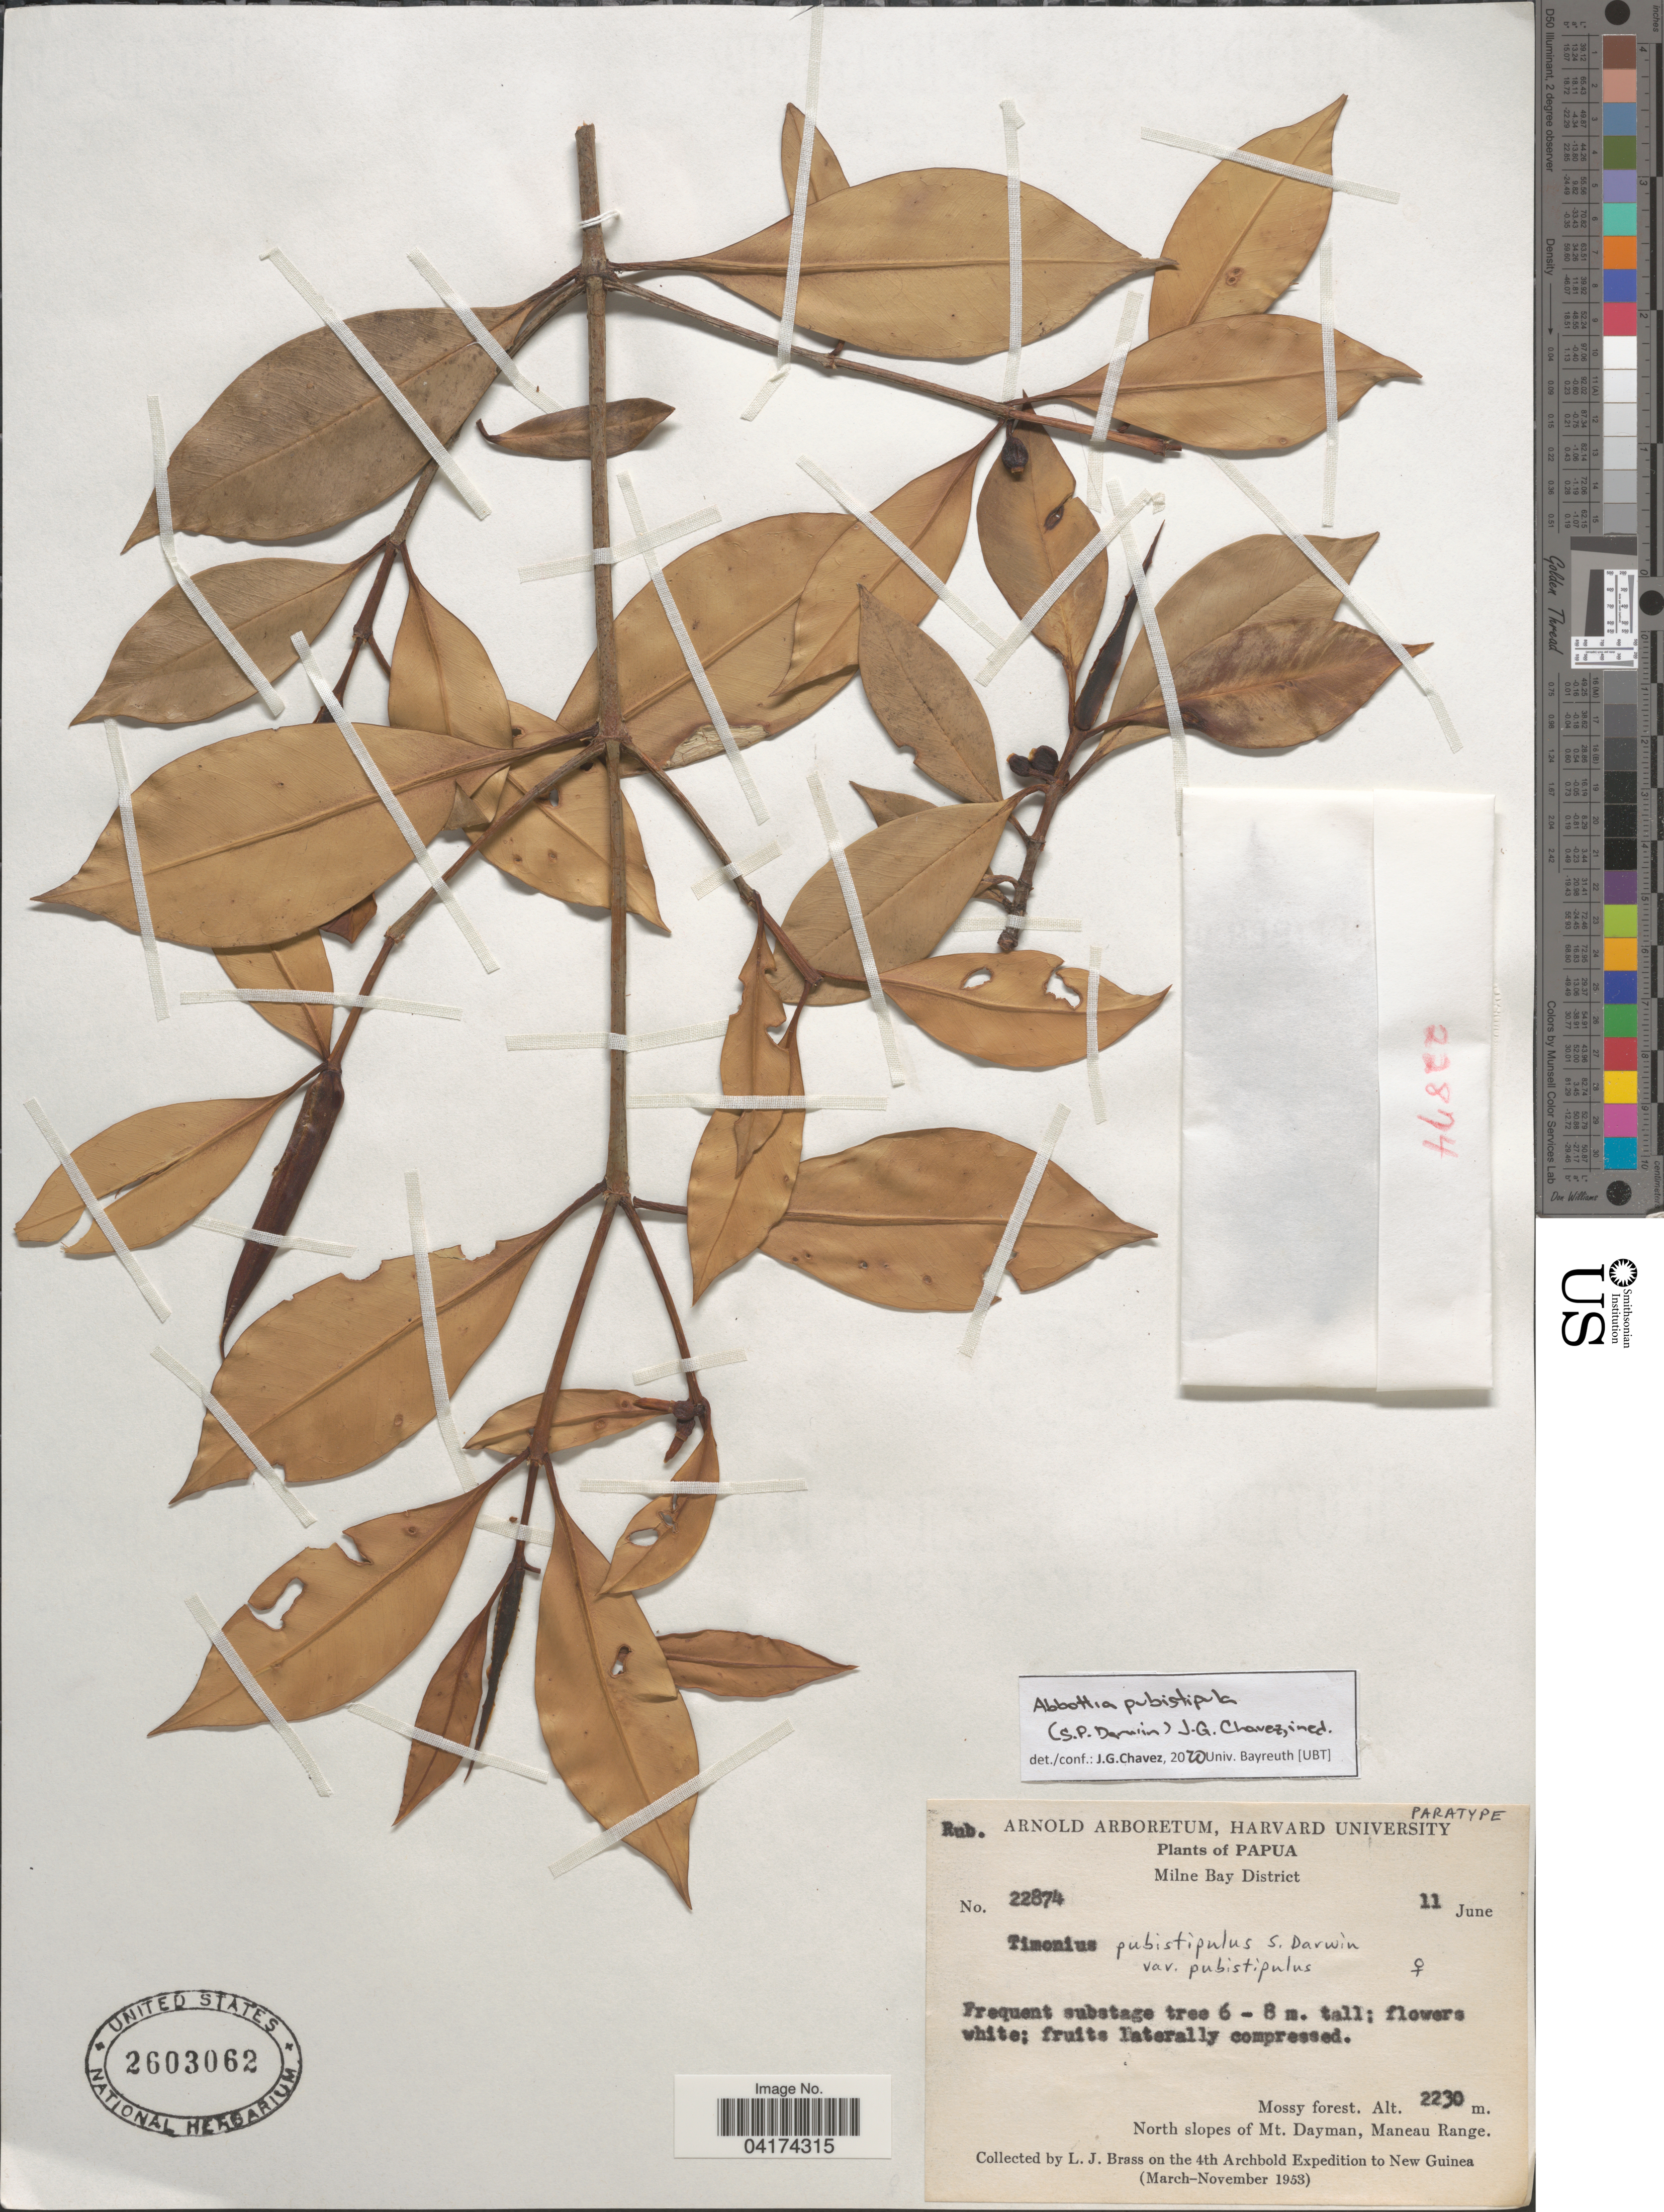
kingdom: Plantae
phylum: Tracheophyta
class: Magnoliopsida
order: Gentianales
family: Rubiaceae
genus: Abbottia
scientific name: Abbottia pubistipula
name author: (S.P. Darwin) J.G. Chavez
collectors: L. J. Brass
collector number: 22874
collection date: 1953-06-11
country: Papua New Guinea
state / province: Milne Bay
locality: Papua. Milne Bay District. North slopes of Mt. Dayman, Maneau Range. The 4th Archbold Expedition to New Guinea.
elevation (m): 2230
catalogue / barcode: US 2603062